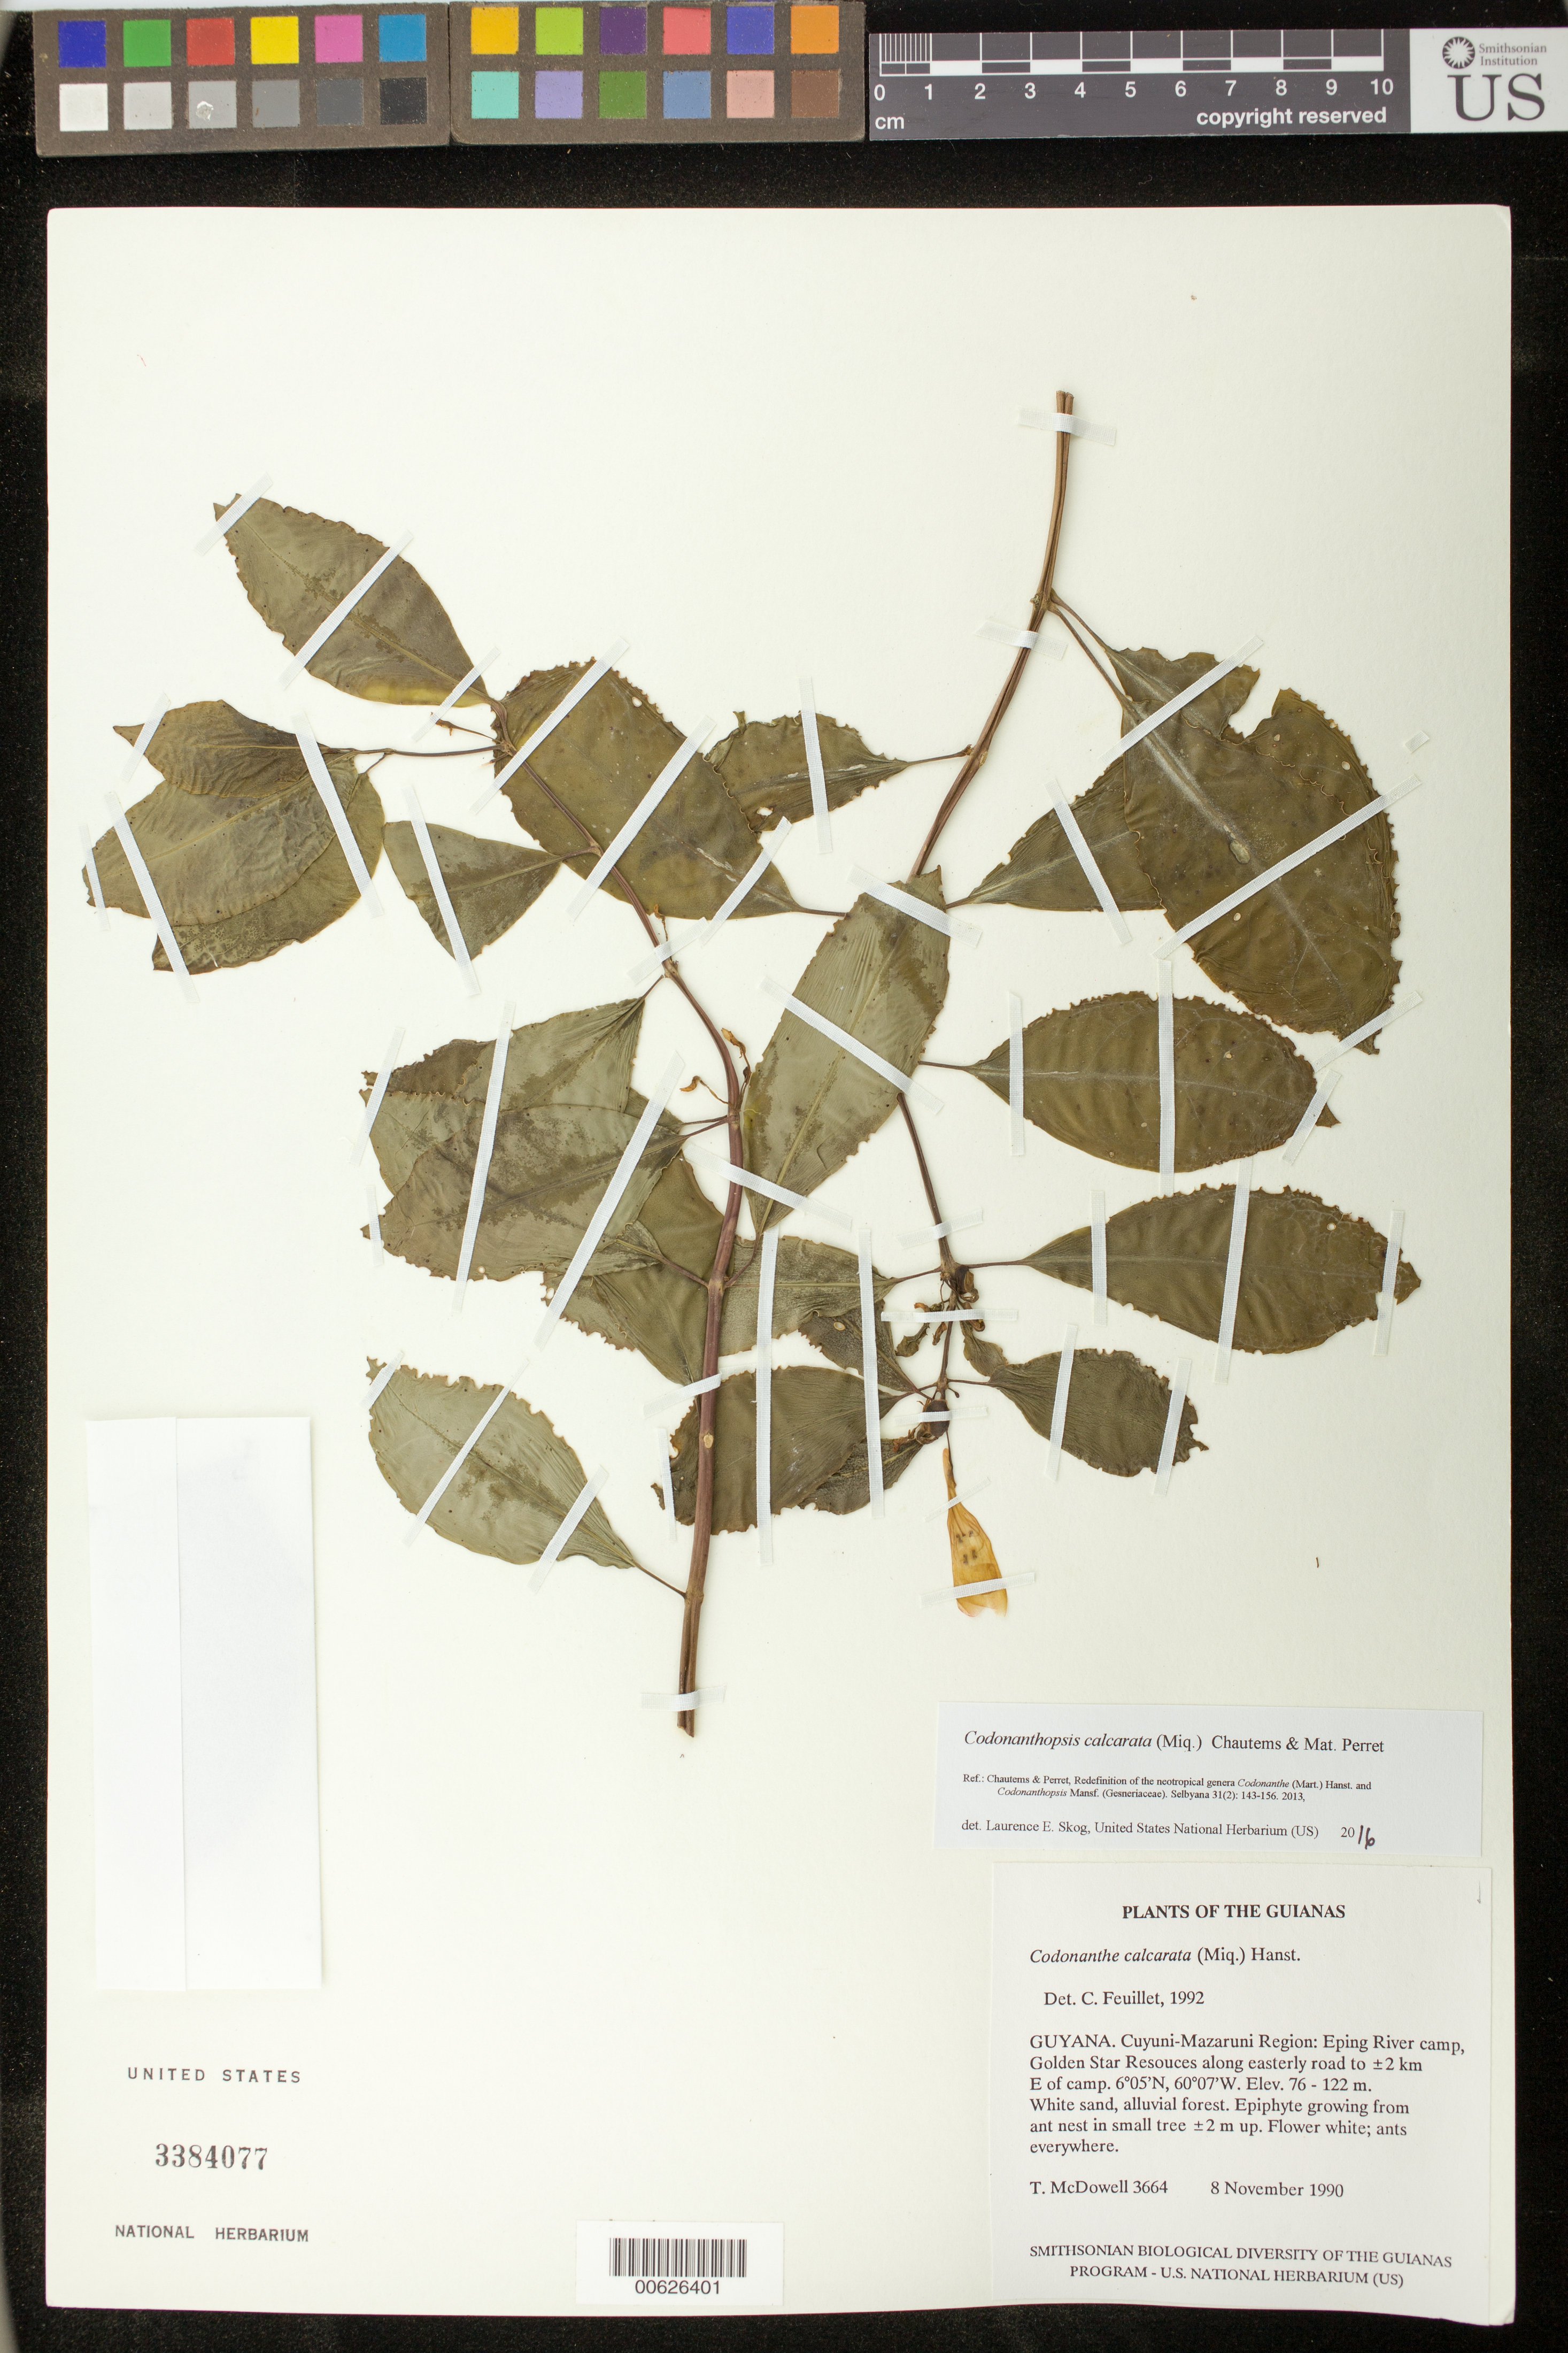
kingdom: Plantae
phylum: Tracheophyta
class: Magnoliopsida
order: Lamiales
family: Gesneriaceae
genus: Codonanthopsis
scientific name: Codonanthopsis calcarata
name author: (Miq.) Chautems & Mat.Perret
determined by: Skog, Laurence E.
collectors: T. McDowell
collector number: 3664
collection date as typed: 08 Nov 1990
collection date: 1990-11-08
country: Guyana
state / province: Cuyuni-Mazaruni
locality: Eping River camp, Golden Star Resources along easterly road to ±2 km E of camp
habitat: White sand, alluvial forest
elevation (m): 76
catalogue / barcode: US 3384077